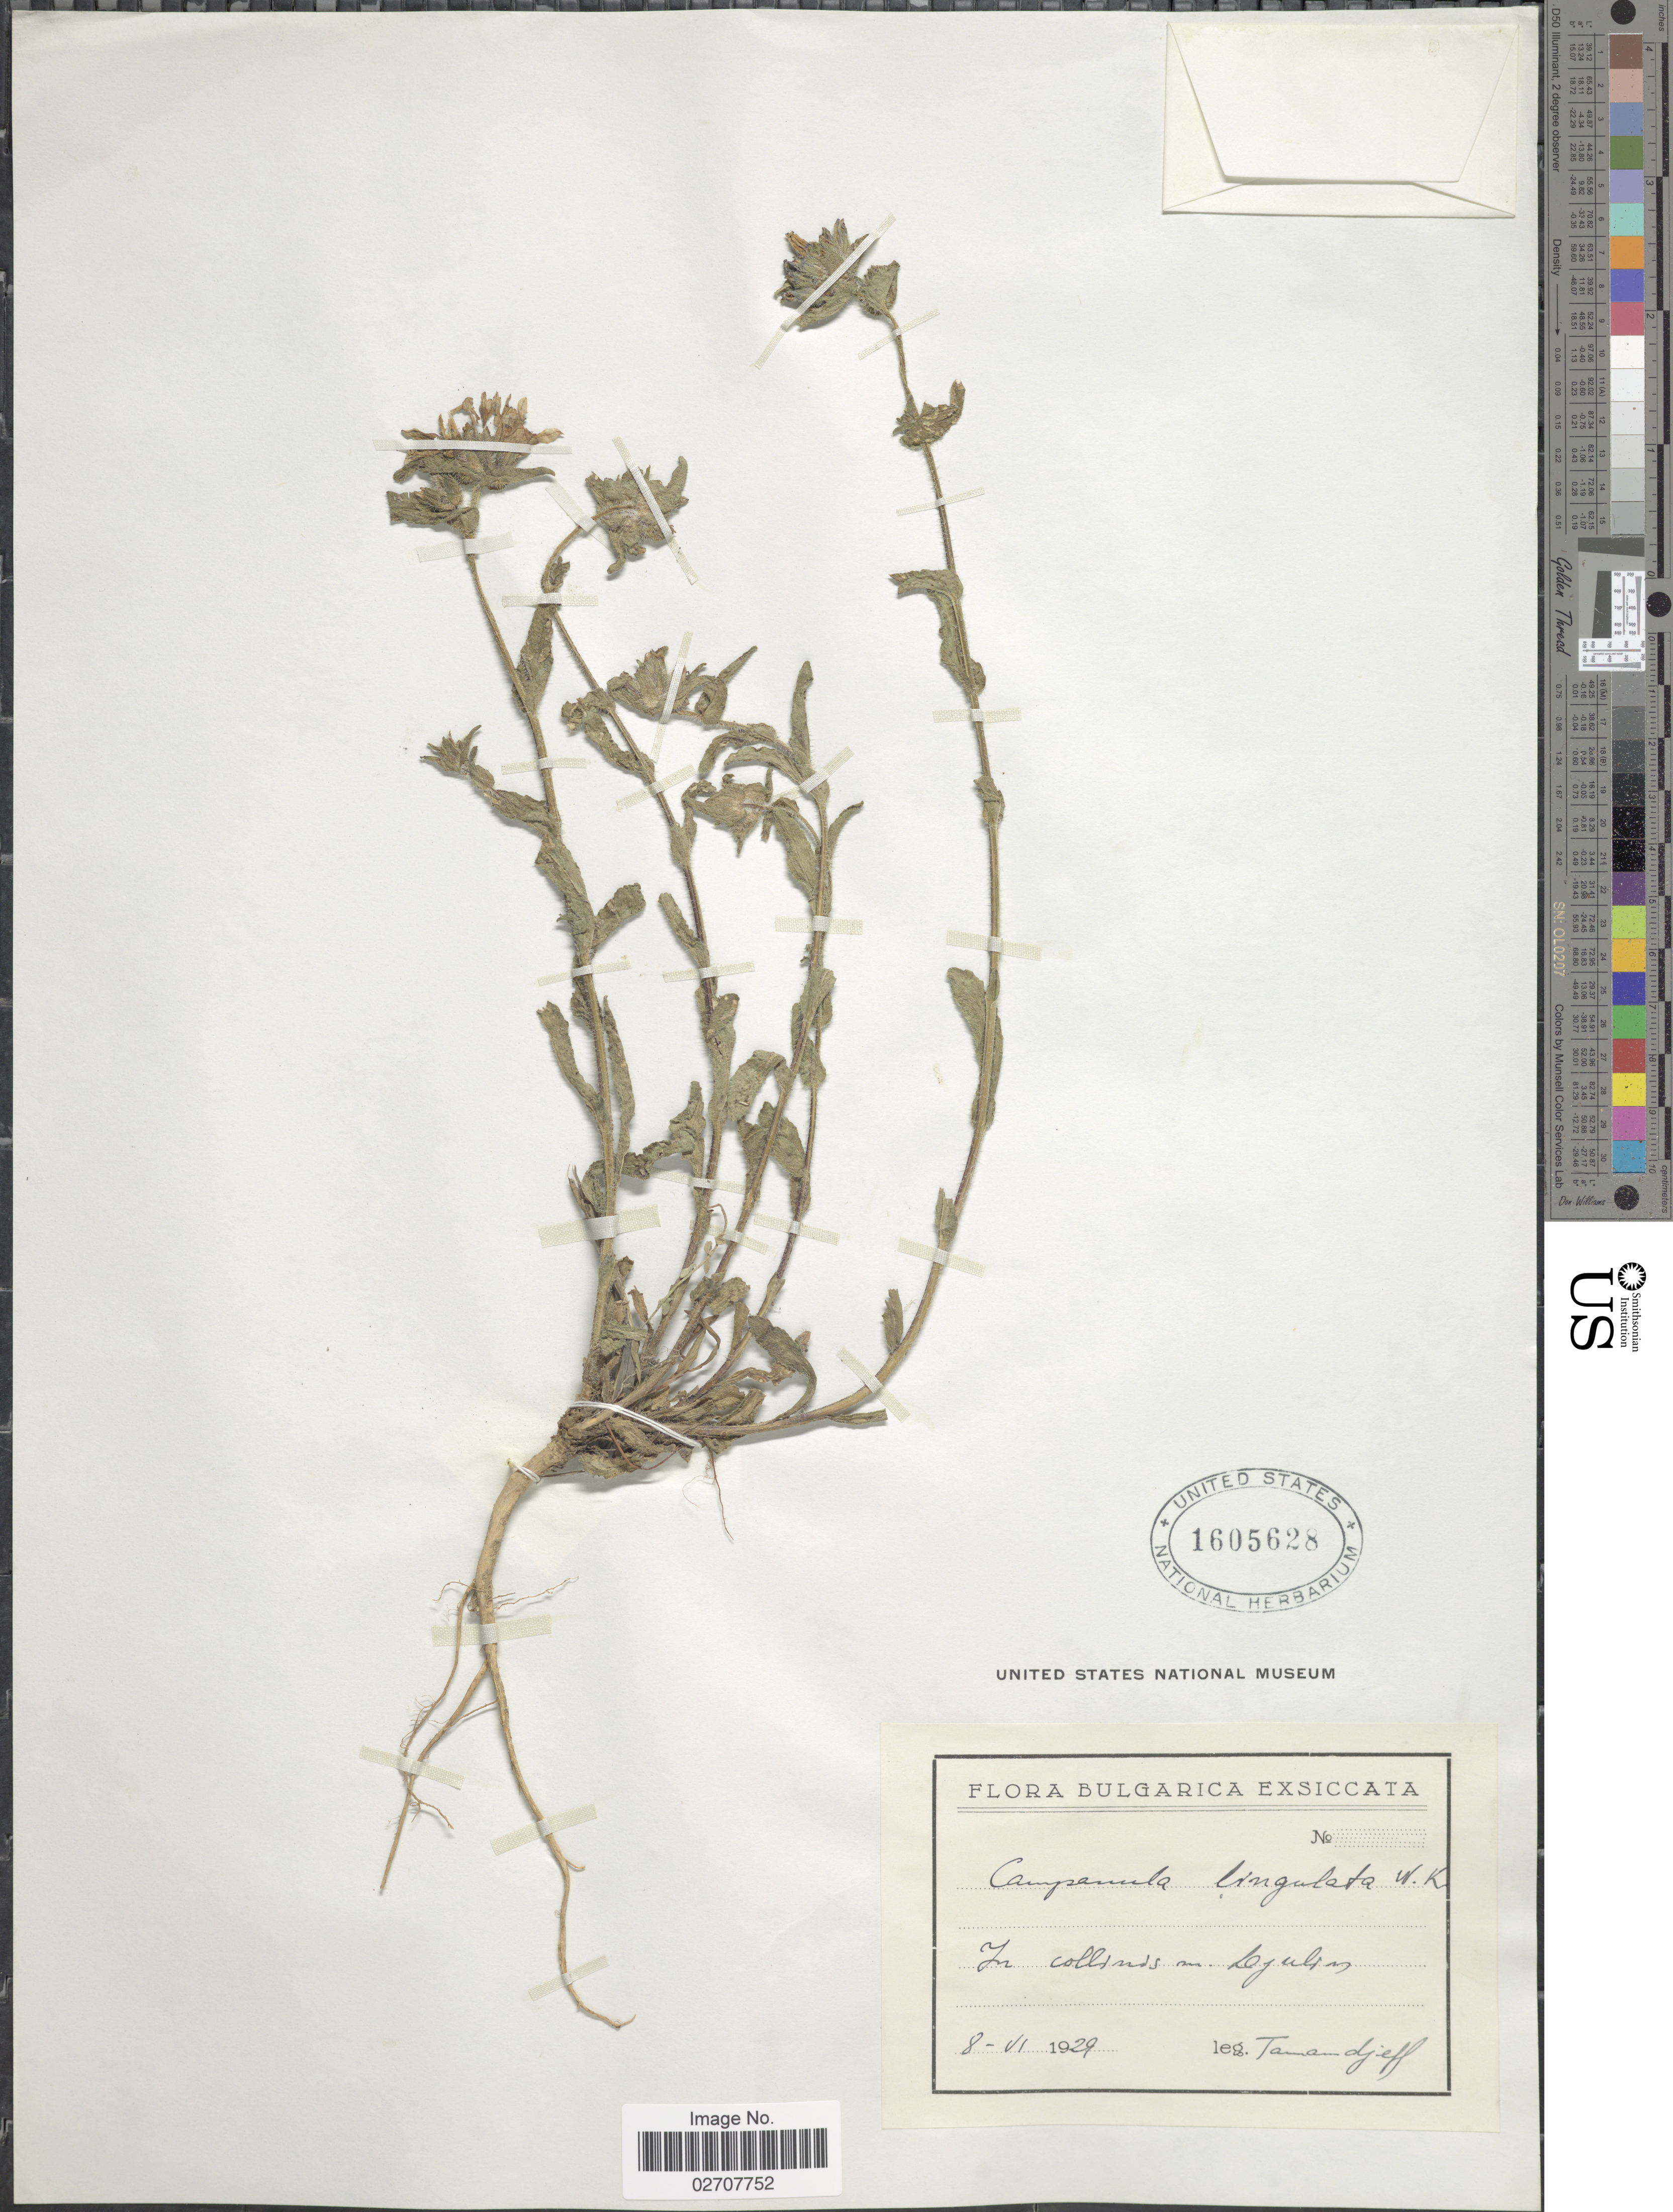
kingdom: Plantae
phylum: Tracheophyta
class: Magnoliopsida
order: Asterales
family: Campanulaceae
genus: Campanula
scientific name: Campanula lingulata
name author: Waldst. & Kit.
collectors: -. Tamandjeff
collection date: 1929-05-08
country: Bulgaria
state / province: Pernik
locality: In collines m. Ljulin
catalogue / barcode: US 1605628